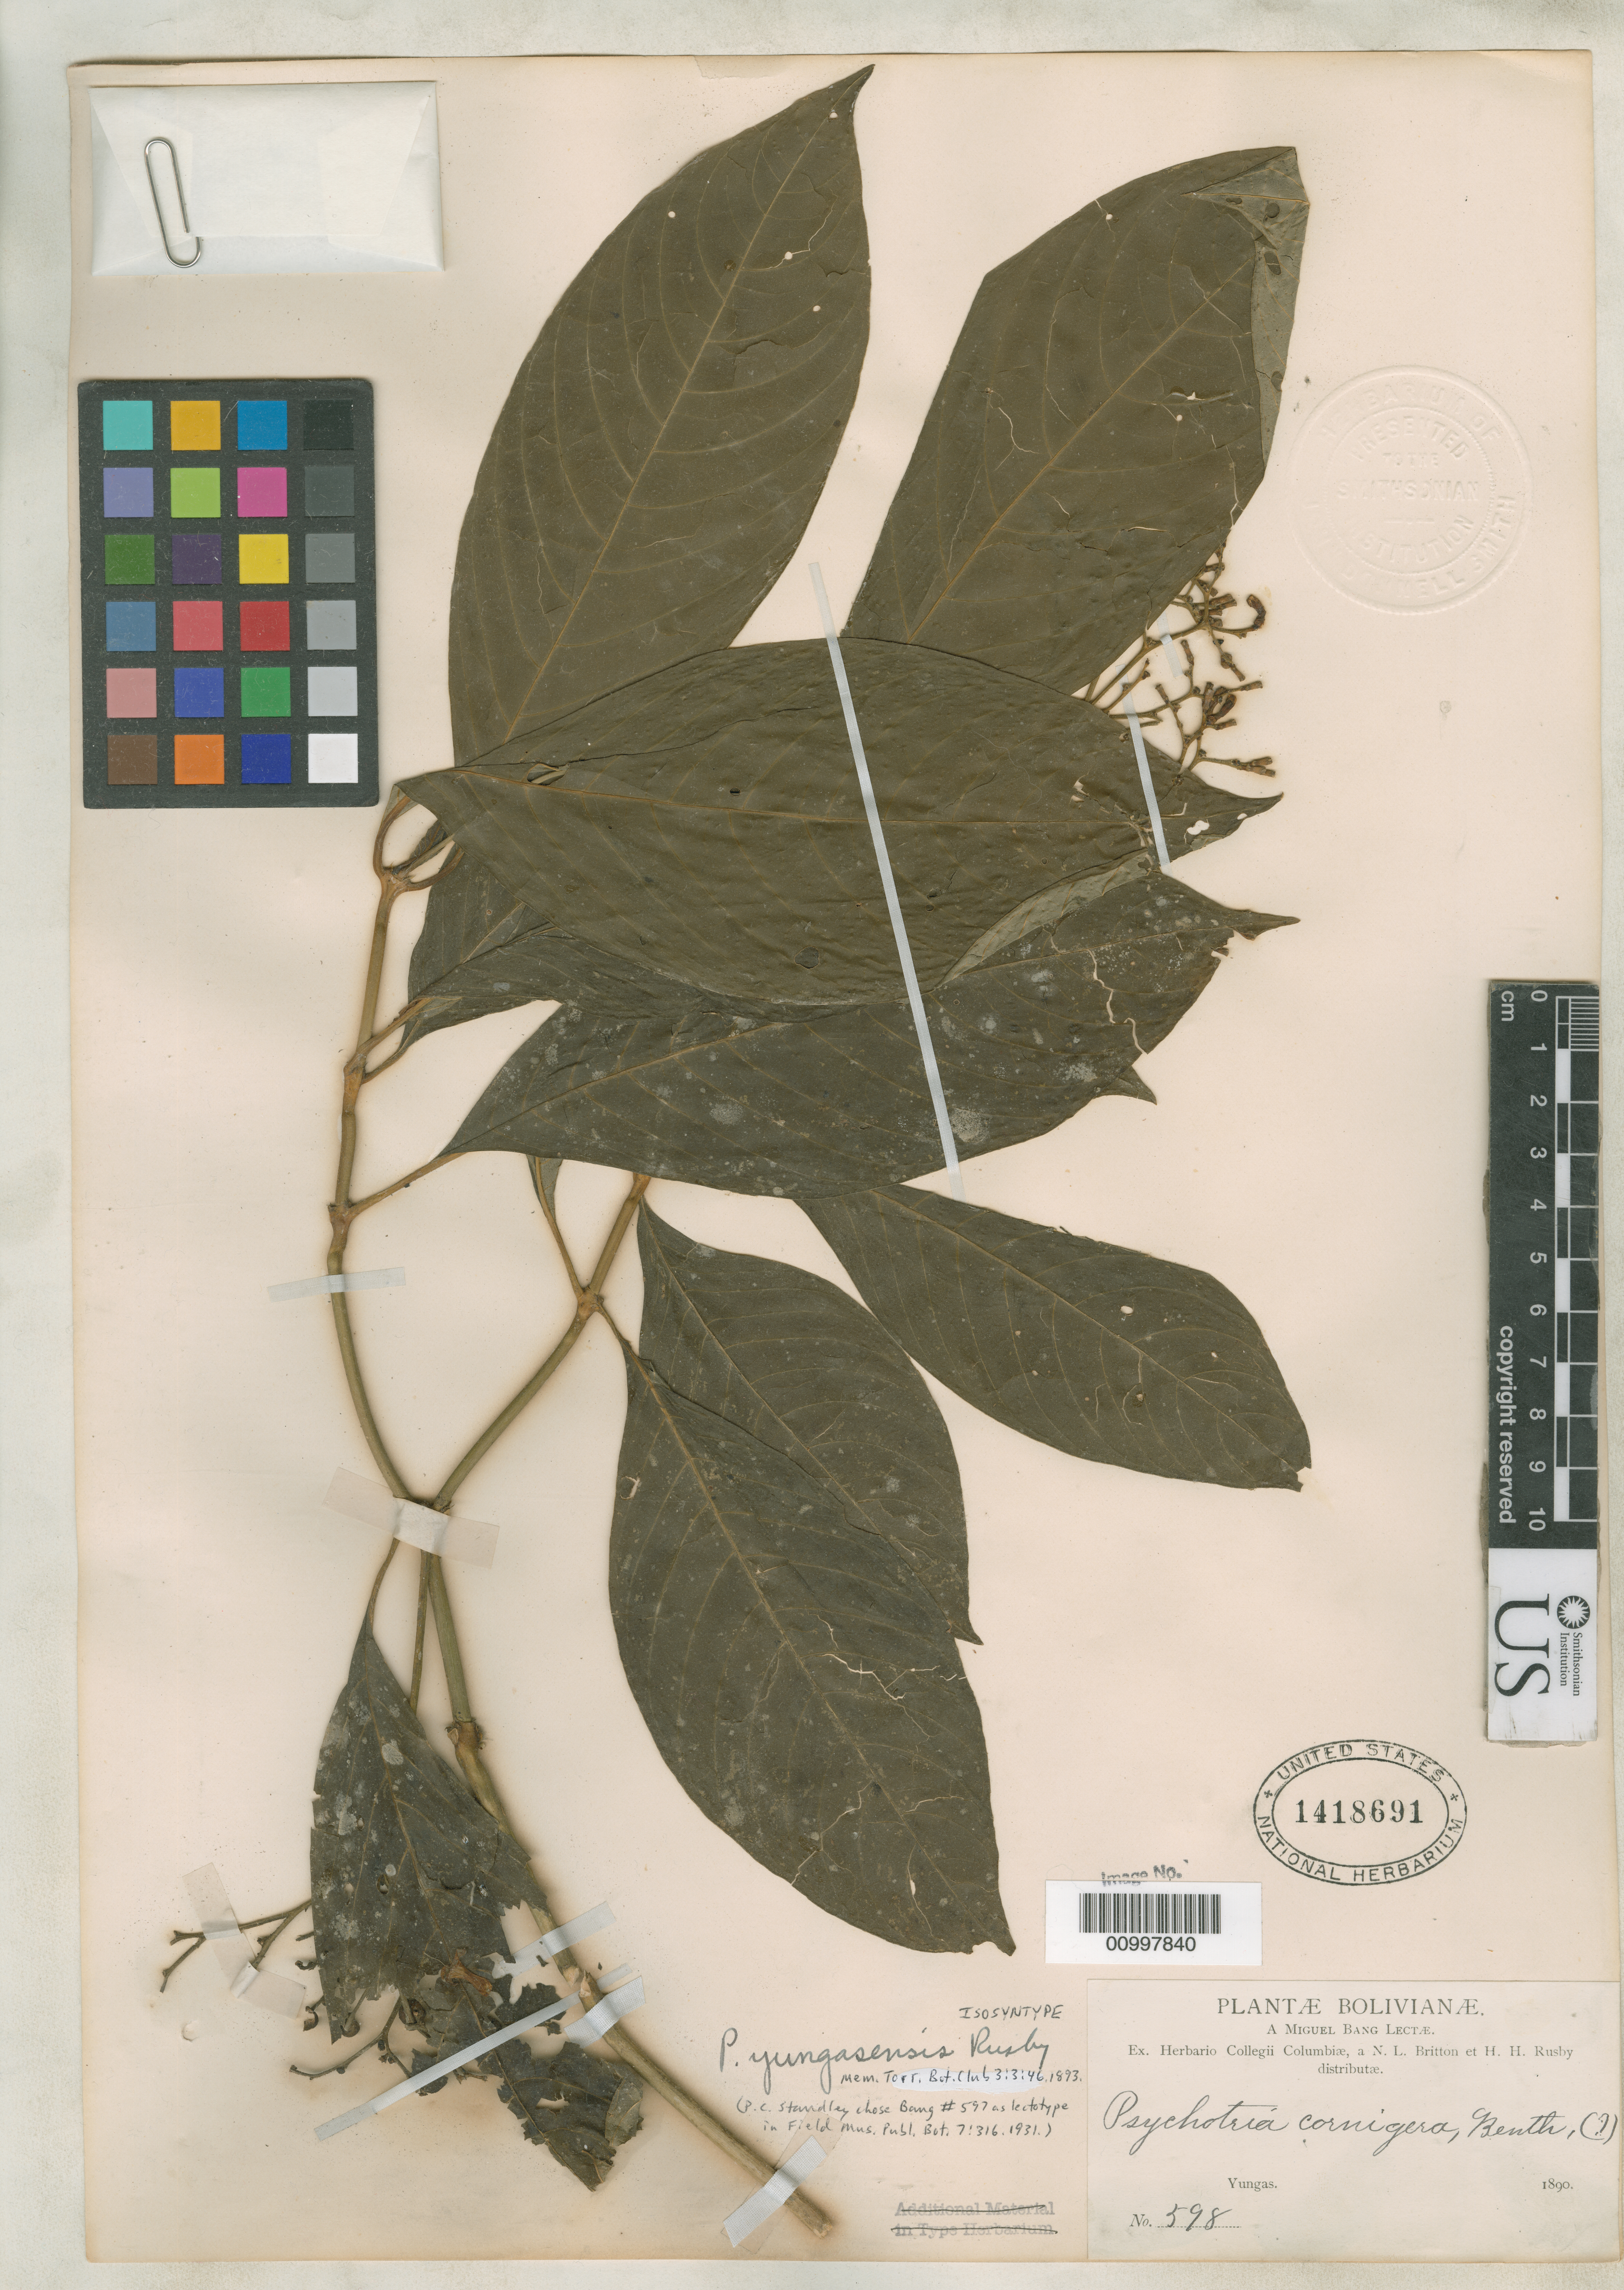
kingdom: Plantae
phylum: Tracheophyta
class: Magnoliopsida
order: Gentianales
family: Rubiaceae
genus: Psychotria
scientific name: Psychotria yungasensis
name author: Rusby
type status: Isosyntype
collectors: M. Bang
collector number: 598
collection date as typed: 1890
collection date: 1890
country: Bolivia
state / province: La Paz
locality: Yungas.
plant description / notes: Bang 597 designated as "type collection" by Standley in Field Mus. Publ. Bot. 7:316 (1931).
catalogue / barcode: US 1418691